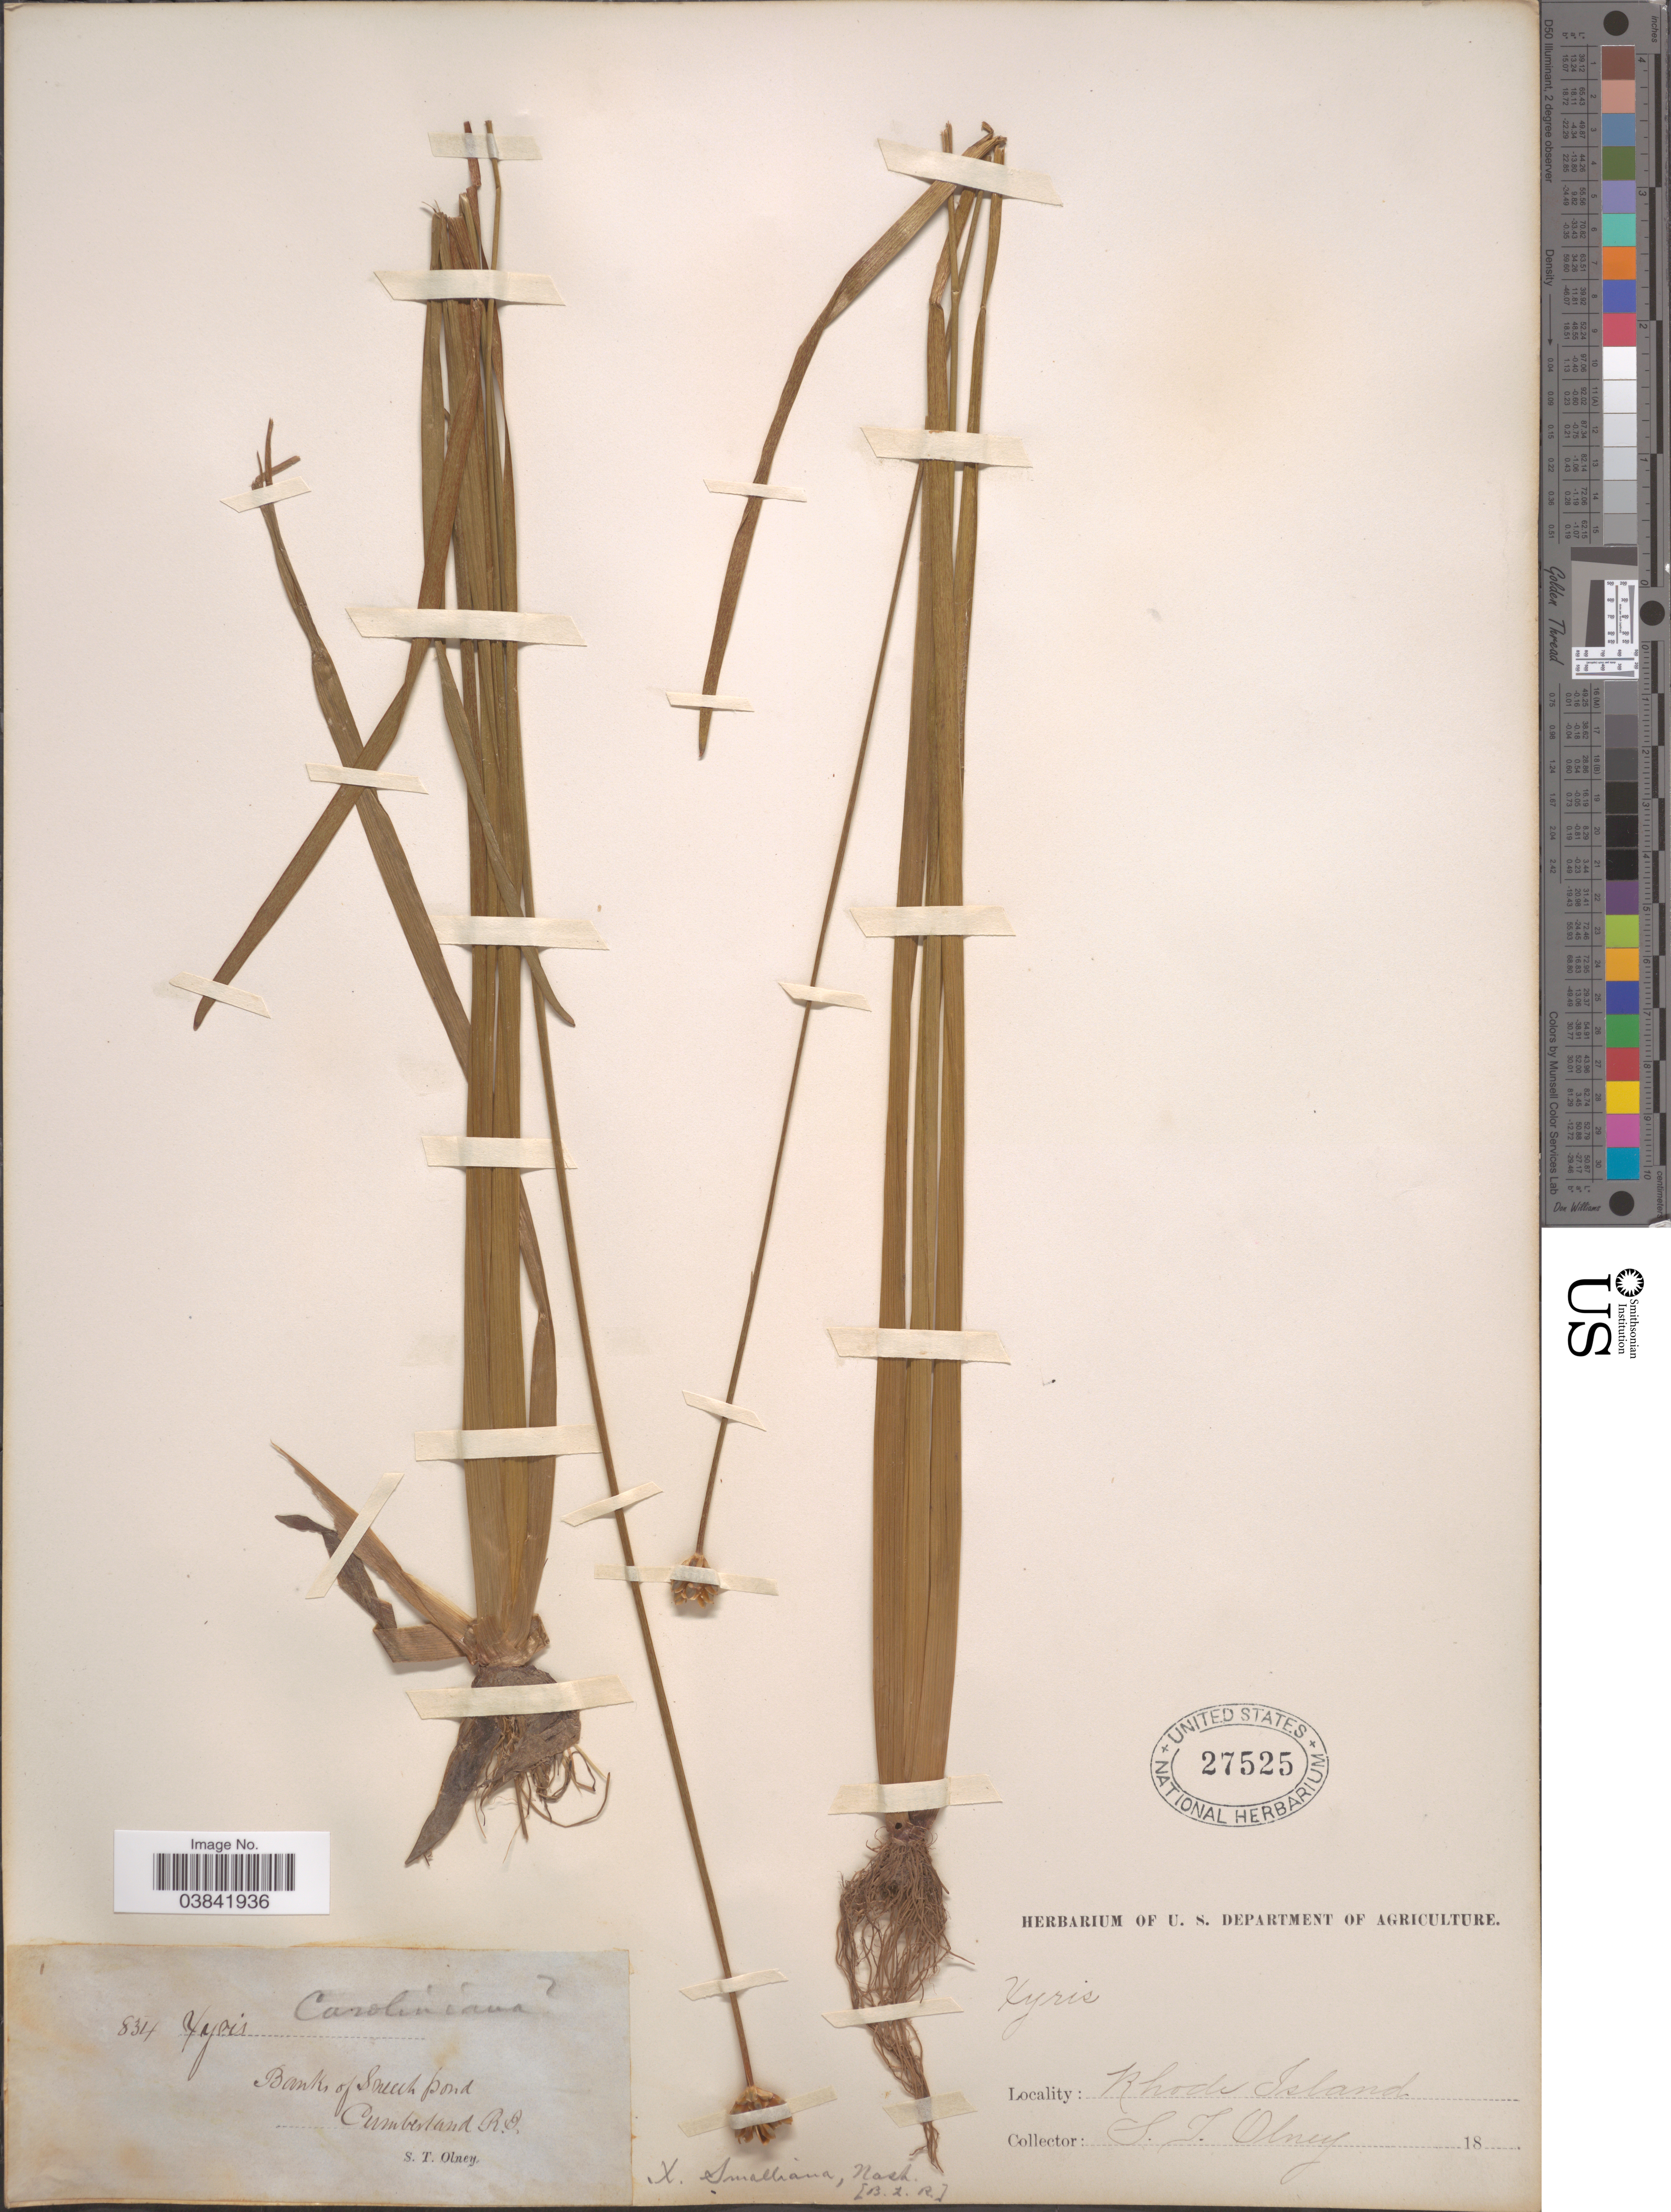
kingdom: Plantae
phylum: Tracheophyta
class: Liliopsida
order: Poales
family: Xyridaceae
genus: Xyris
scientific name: Xyris smalliana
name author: Nash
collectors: S. Olney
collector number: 834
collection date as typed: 18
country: United States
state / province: Rhode Island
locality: Banks of Sneech Pond, Cumberland.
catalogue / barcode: US 27525